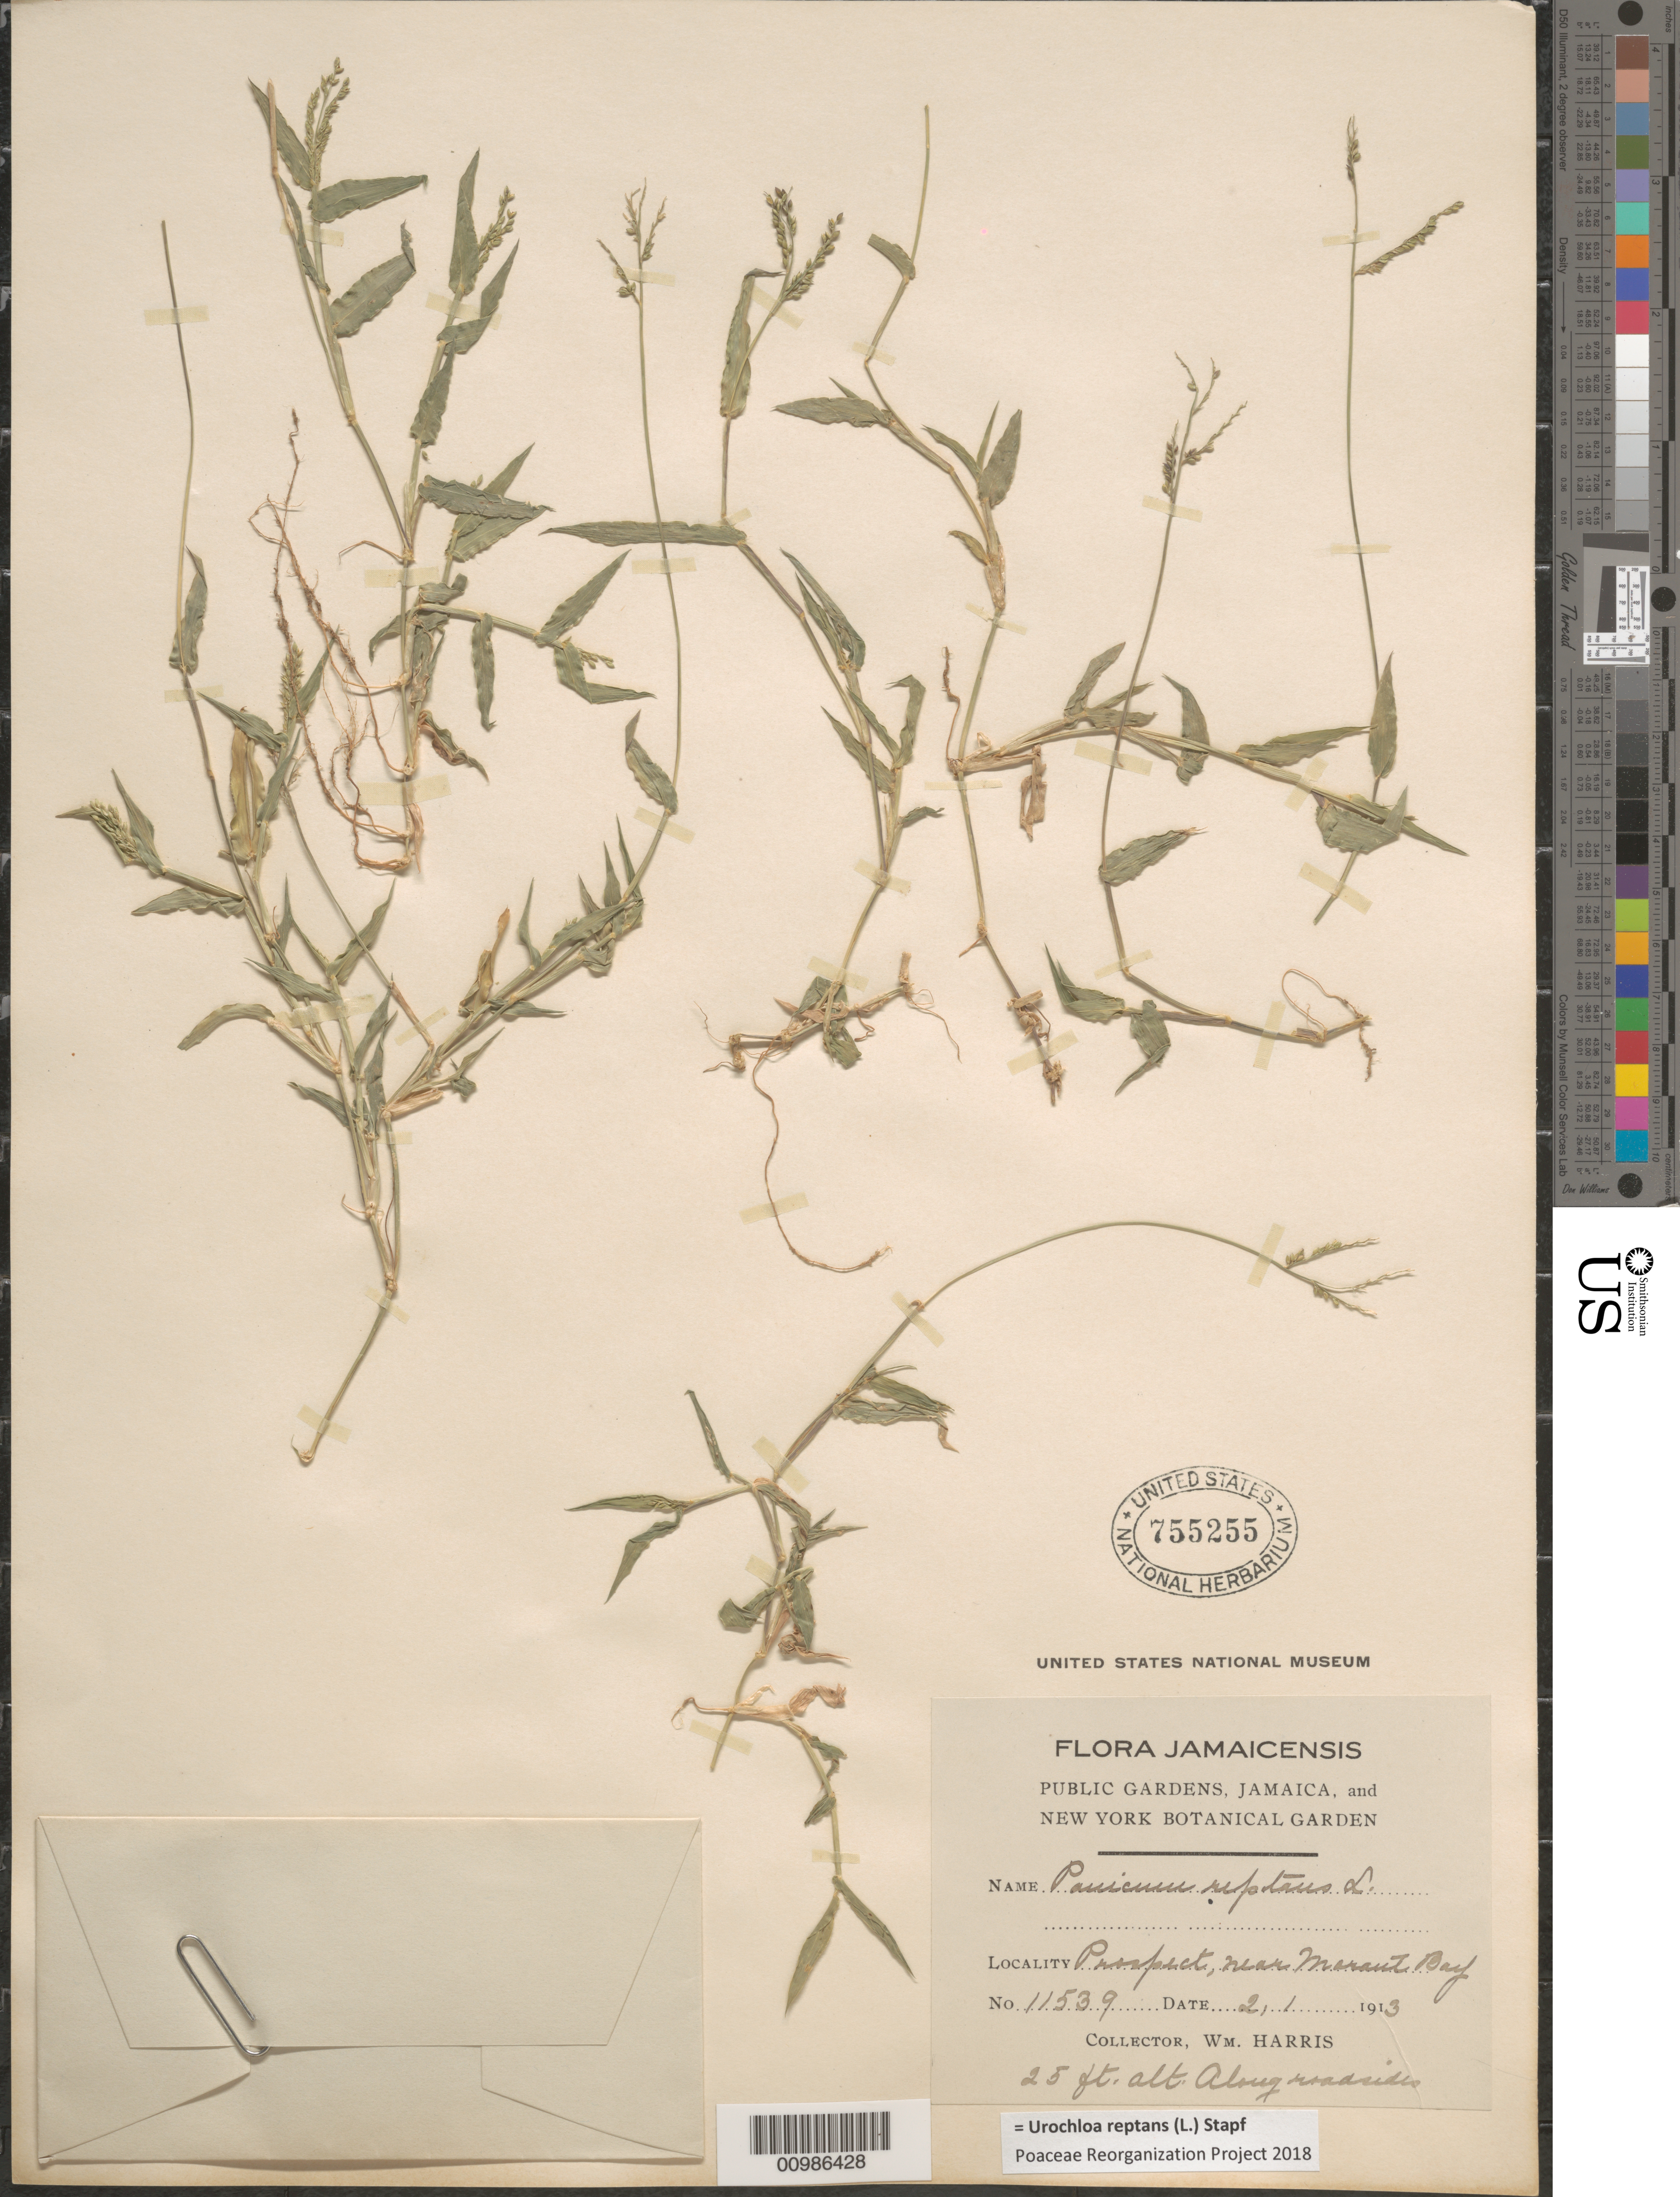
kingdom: Plantae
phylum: Tracheophyta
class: Liliopsida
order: Poales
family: Poaceae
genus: Brachiaria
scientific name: Brachiaria reptans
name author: (L.) C.E. Hubb. & C.A. Gardner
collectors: W. H. Harris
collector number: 11539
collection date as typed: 02 Jan 1913 or 01 Feb 1913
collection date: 1913-01-02 or 1913-02-01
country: Jamaica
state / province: Saint Thomas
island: Jamaica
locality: Prospect, near Morant Bay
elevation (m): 8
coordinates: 0 N, 0 E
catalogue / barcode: US 755255